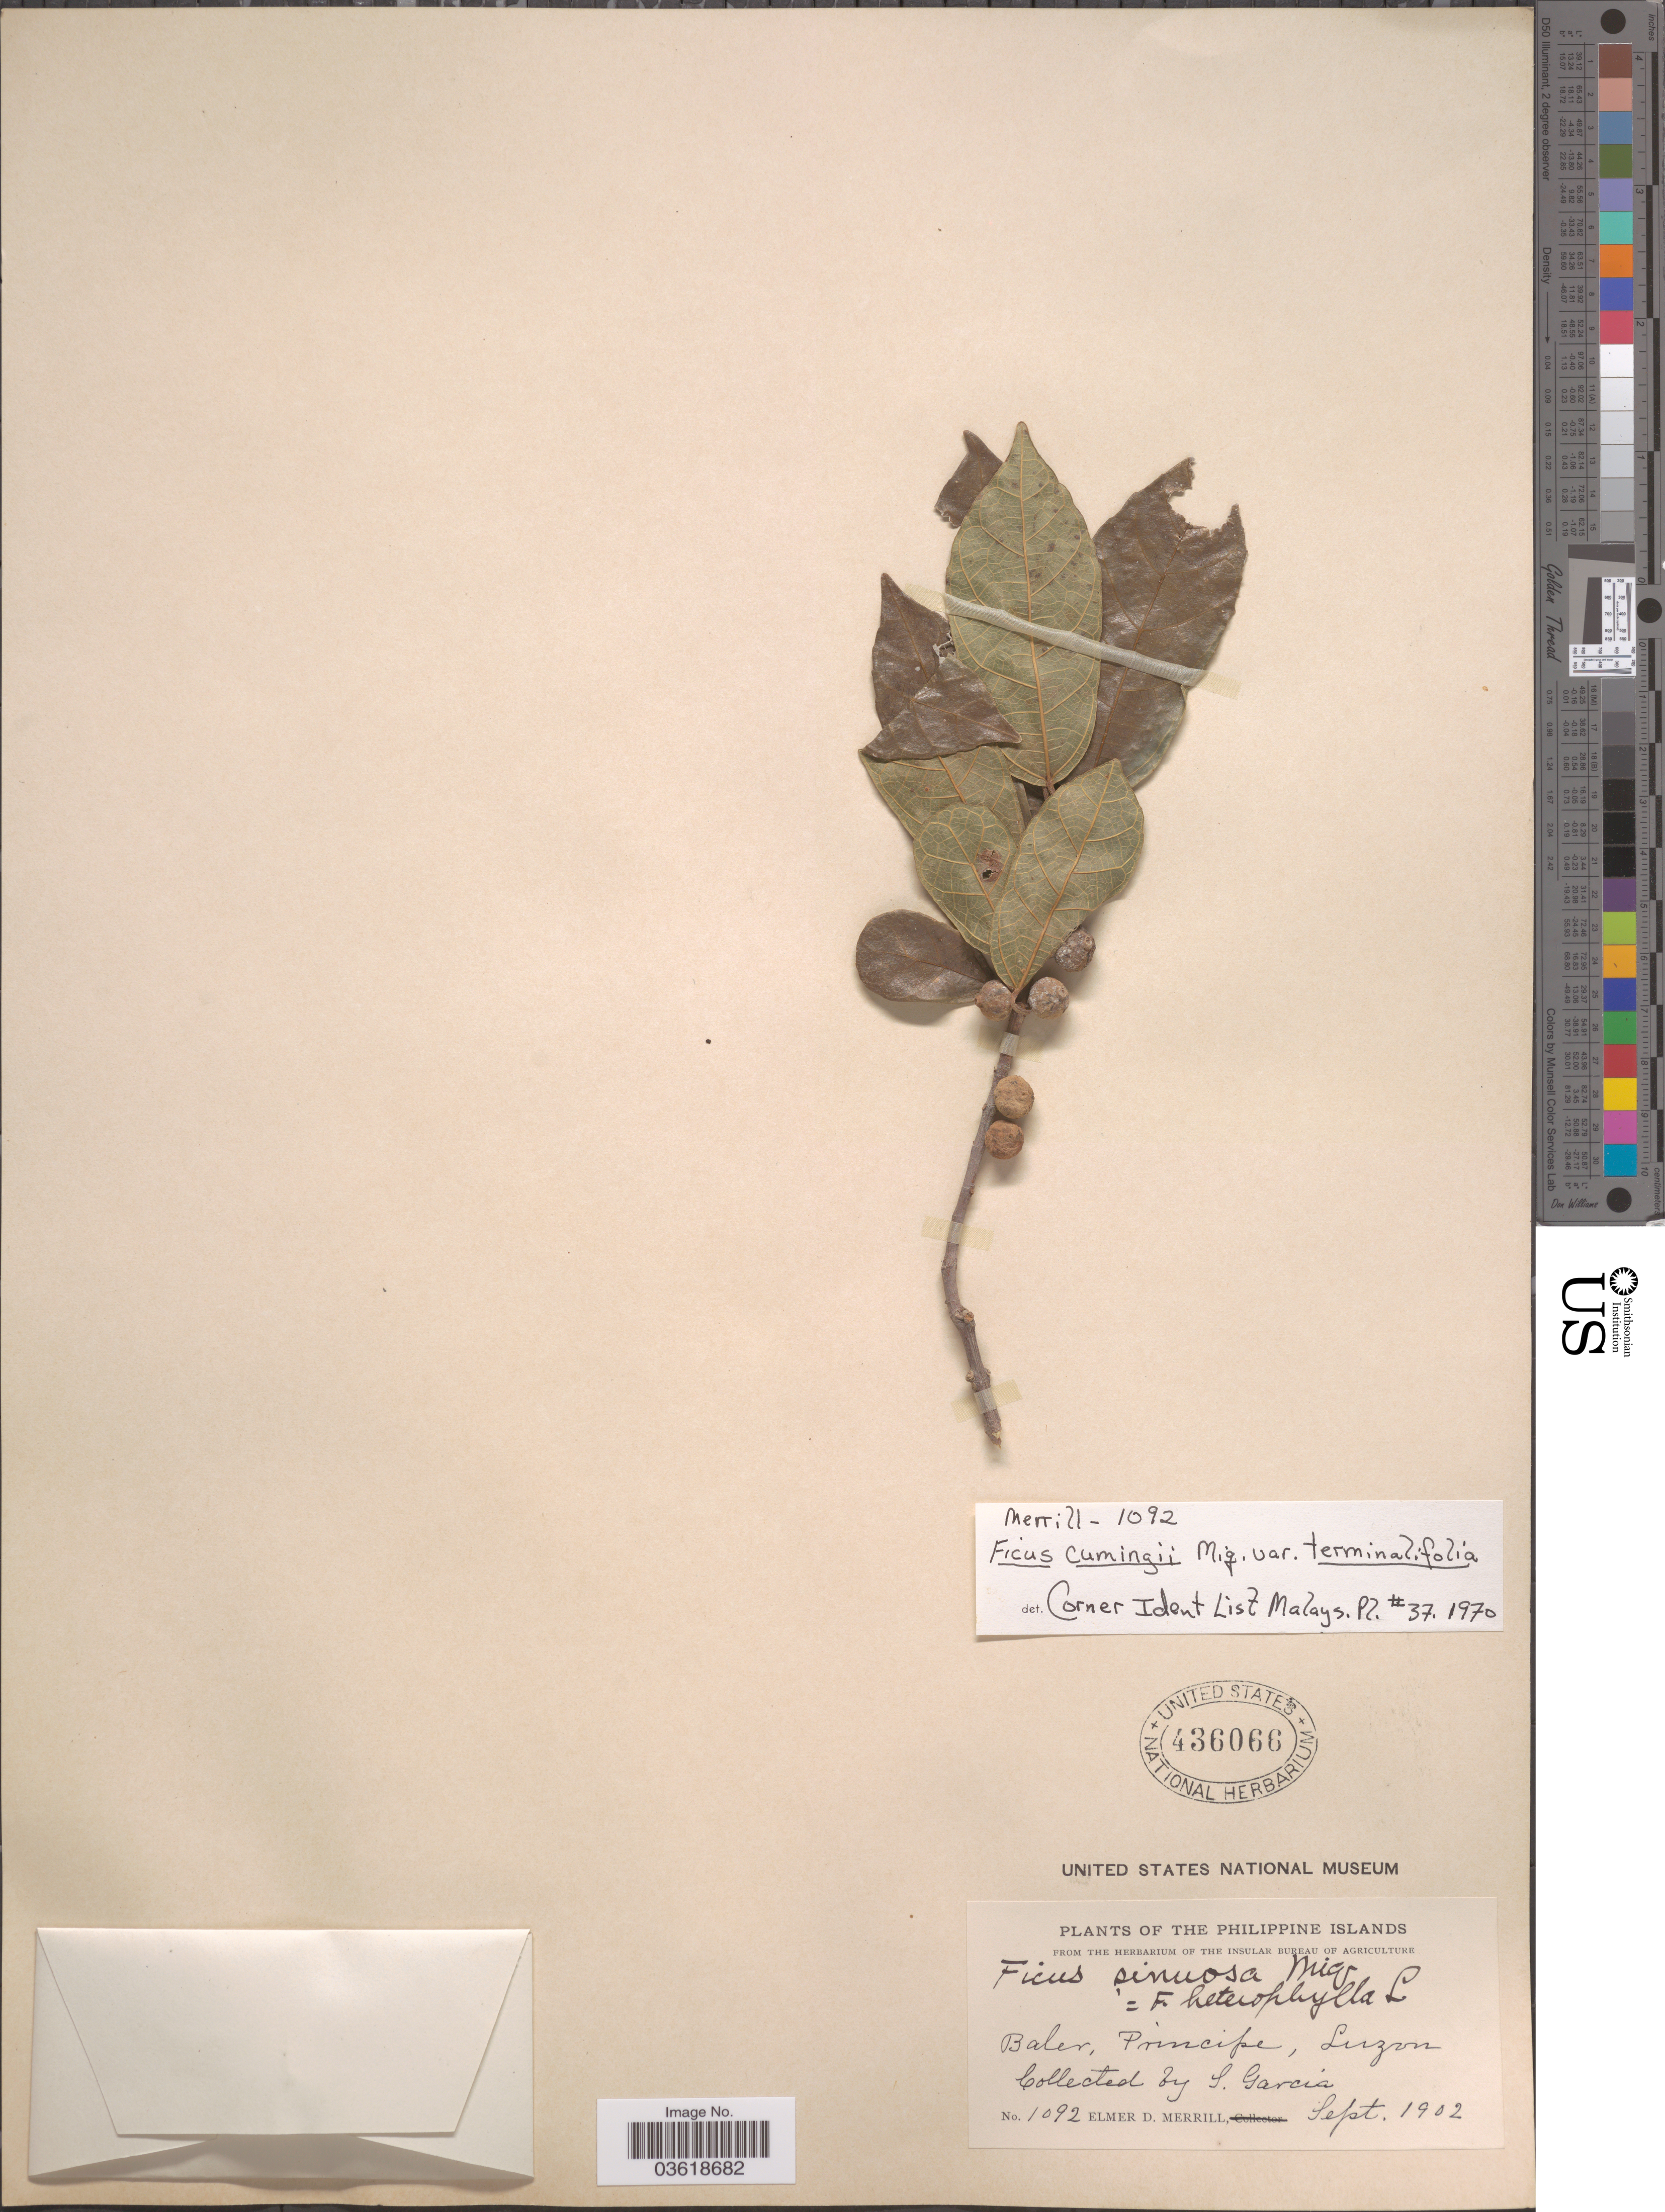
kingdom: Plantae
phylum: Tracheophyta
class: Magnoliopsida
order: Rosales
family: Moraceae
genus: Ficus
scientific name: Ficus cumingii var. terminalifolia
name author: (Elmer) Sata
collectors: S. Garcia & E. D. Merrill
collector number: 1092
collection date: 1902-09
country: Philippines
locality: Philippine Islands. Baler, Principe, Luzon.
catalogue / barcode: US 436066